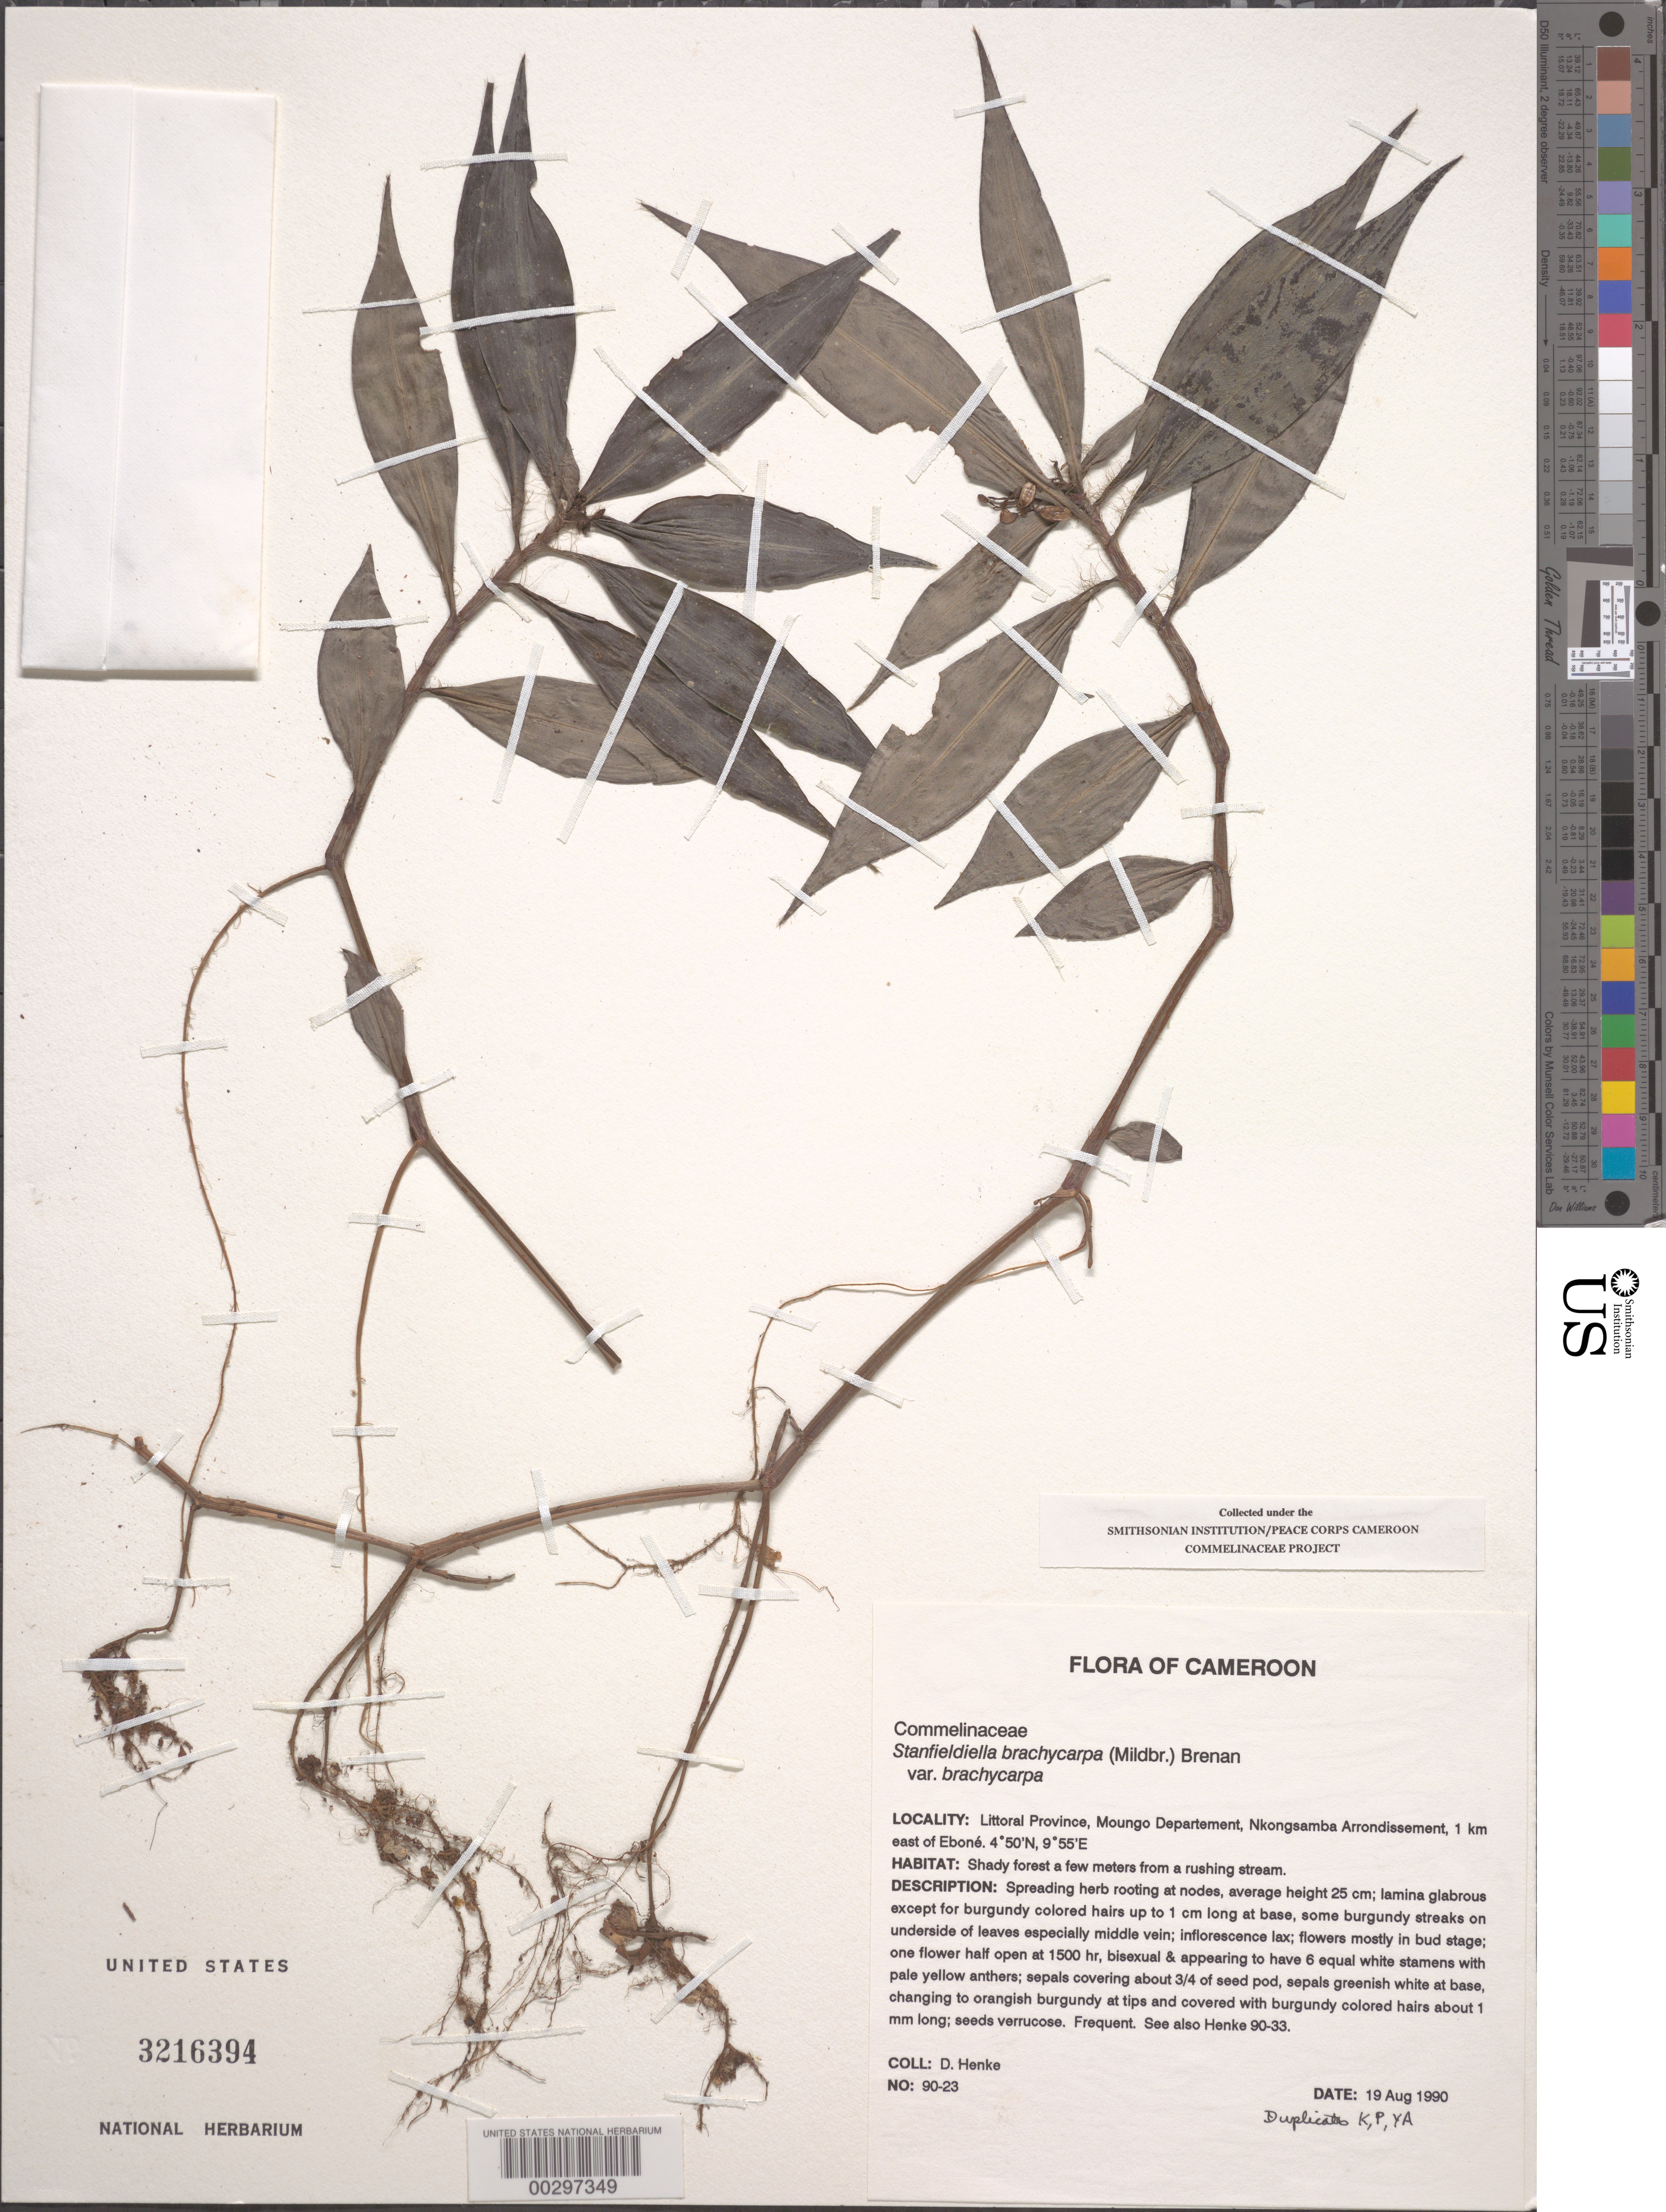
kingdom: Plantae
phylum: Tracheophyta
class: Liliopsida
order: Commelinales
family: Commelinaceae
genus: Stanfieldiella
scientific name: Stanfieldiella brachycarpa var. brachycarpa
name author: Brenan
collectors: D. Henke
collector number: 90-23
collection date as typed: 19 Aug 1990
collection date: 1990-08-19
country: Cameroon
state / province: Littoral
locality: Moungo, nkongamba arrondissement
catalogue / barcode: US 3216394